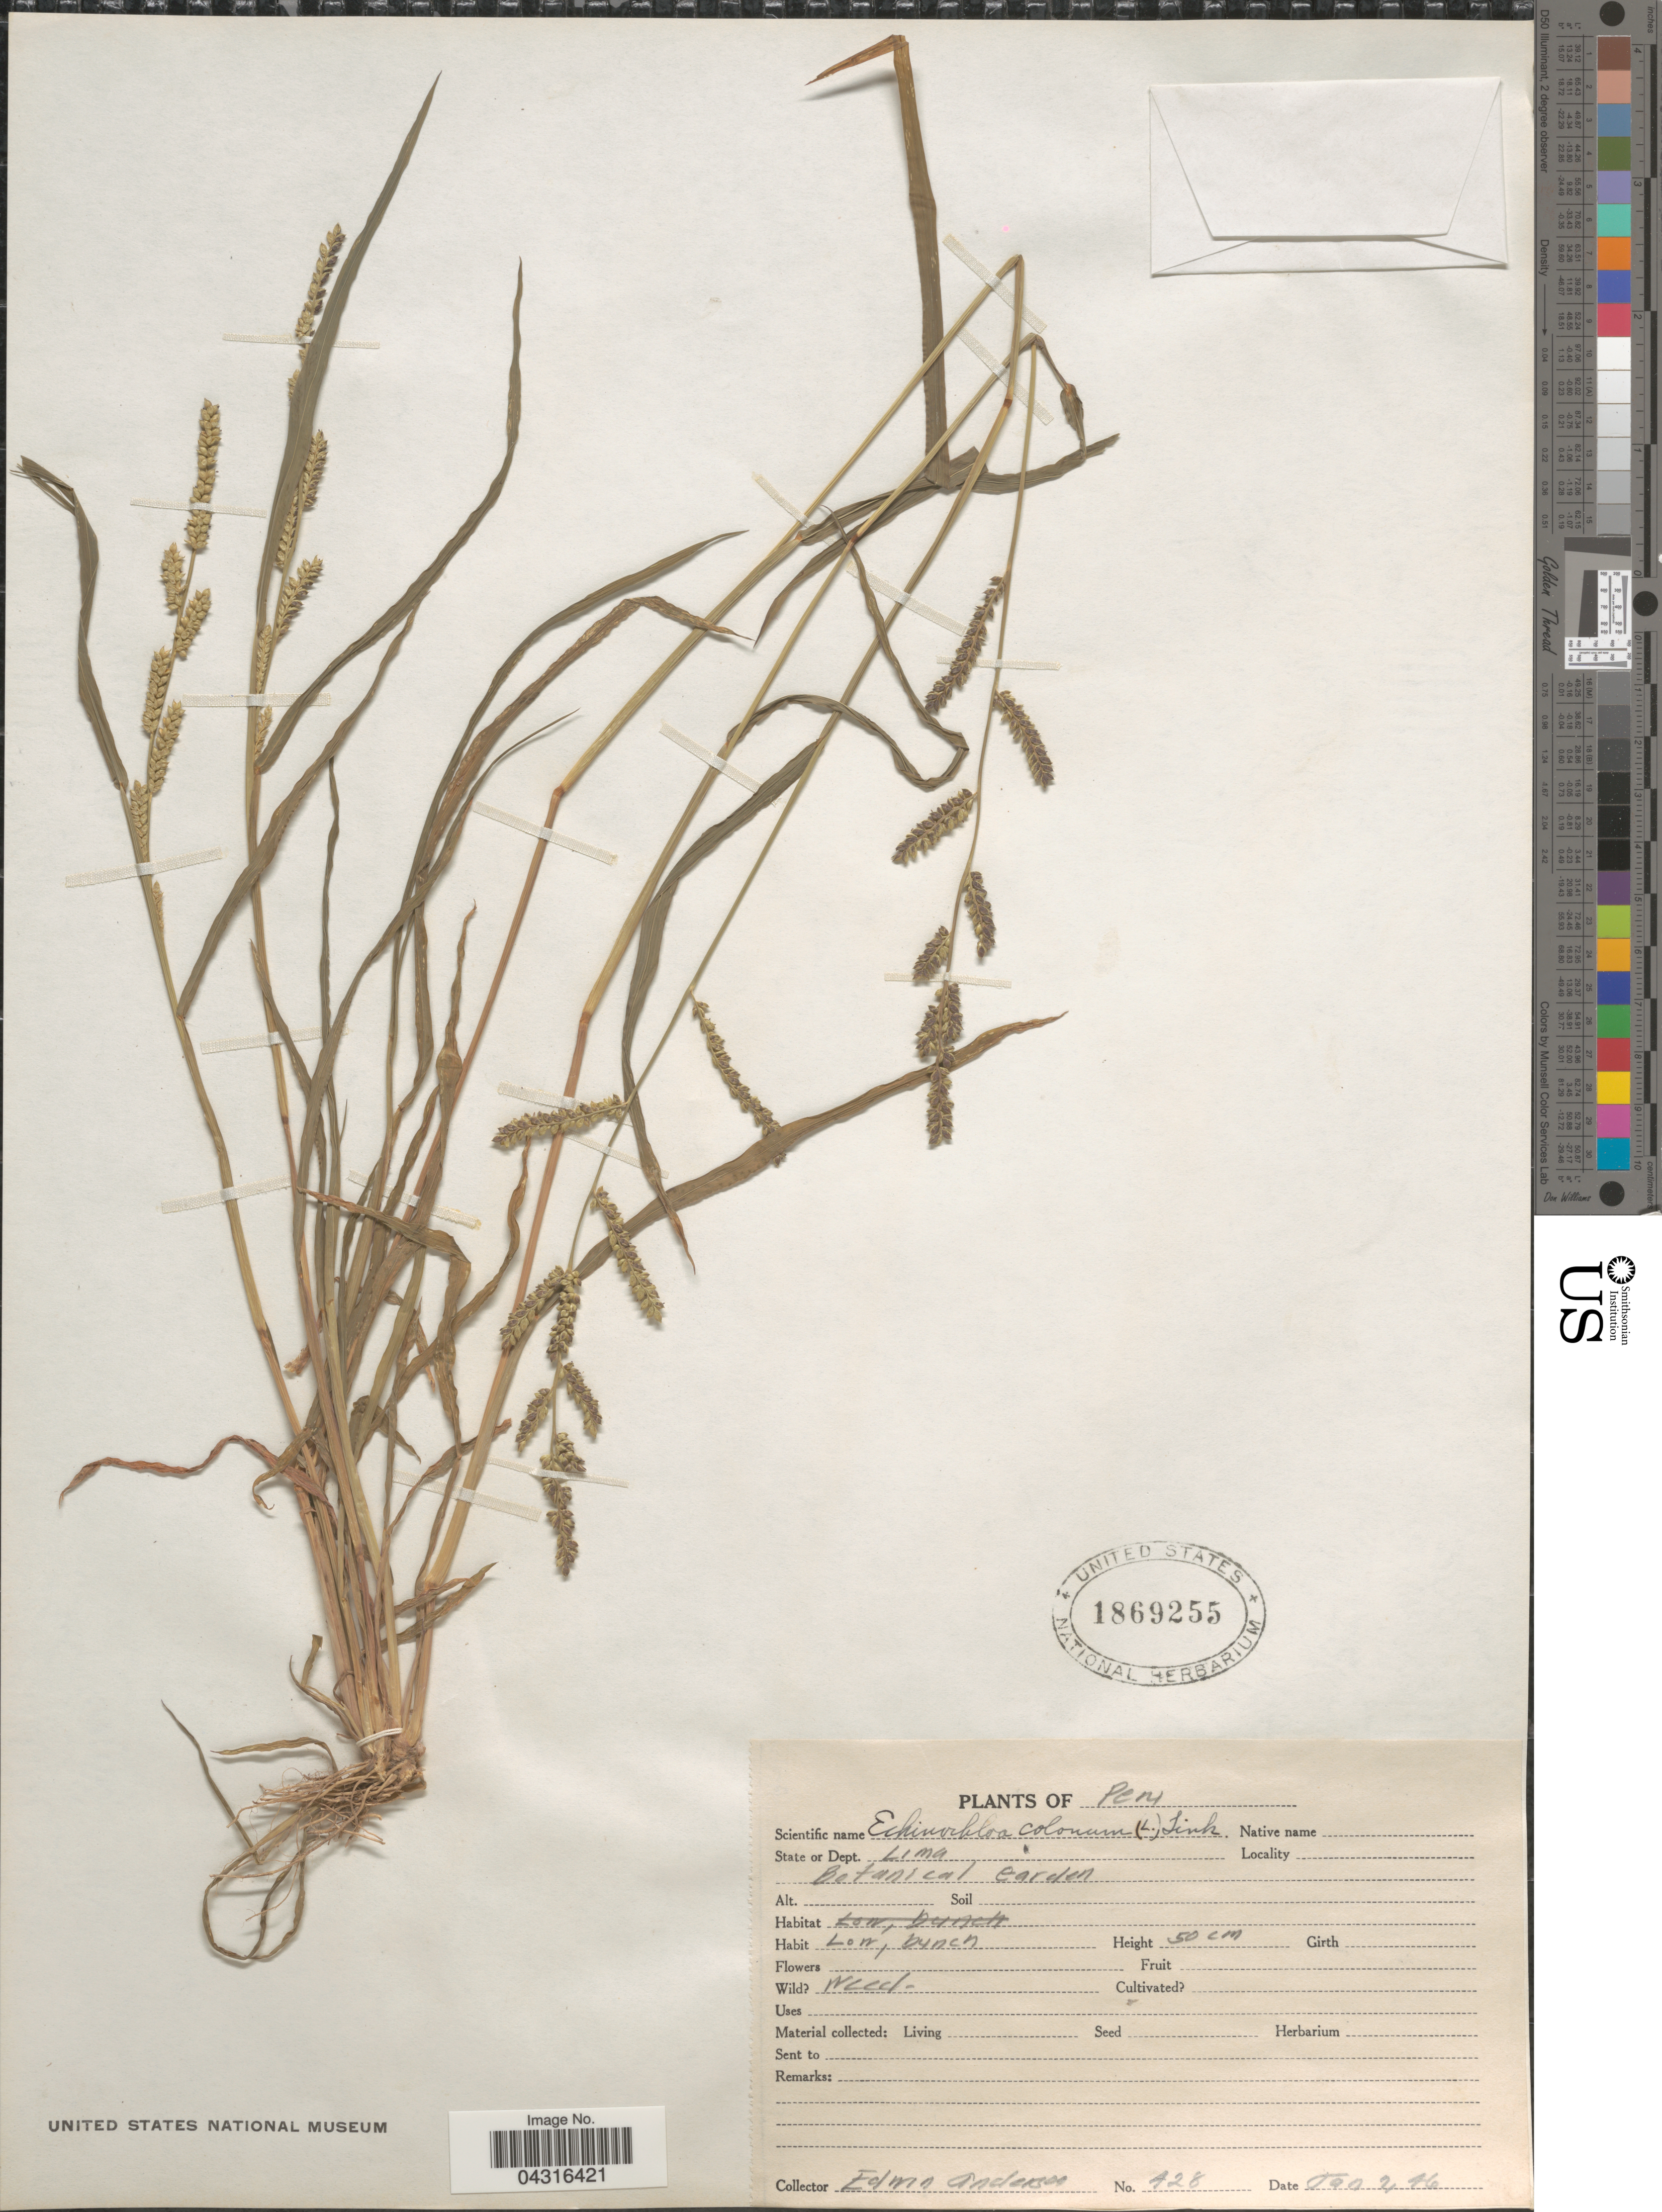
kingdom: Plantae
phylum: Tracheophyta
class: Liliopsida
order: Poales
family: Poaceae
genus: Echinochloa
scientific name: Echinochloa colona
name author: (L.) Link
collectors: E. Anderson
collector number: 428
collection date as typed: Transcribed d/m/y: 2/1/46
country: Peru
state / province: Lima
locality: State or Dept. Lima. Botanical Garden.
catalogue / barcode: US 1869255